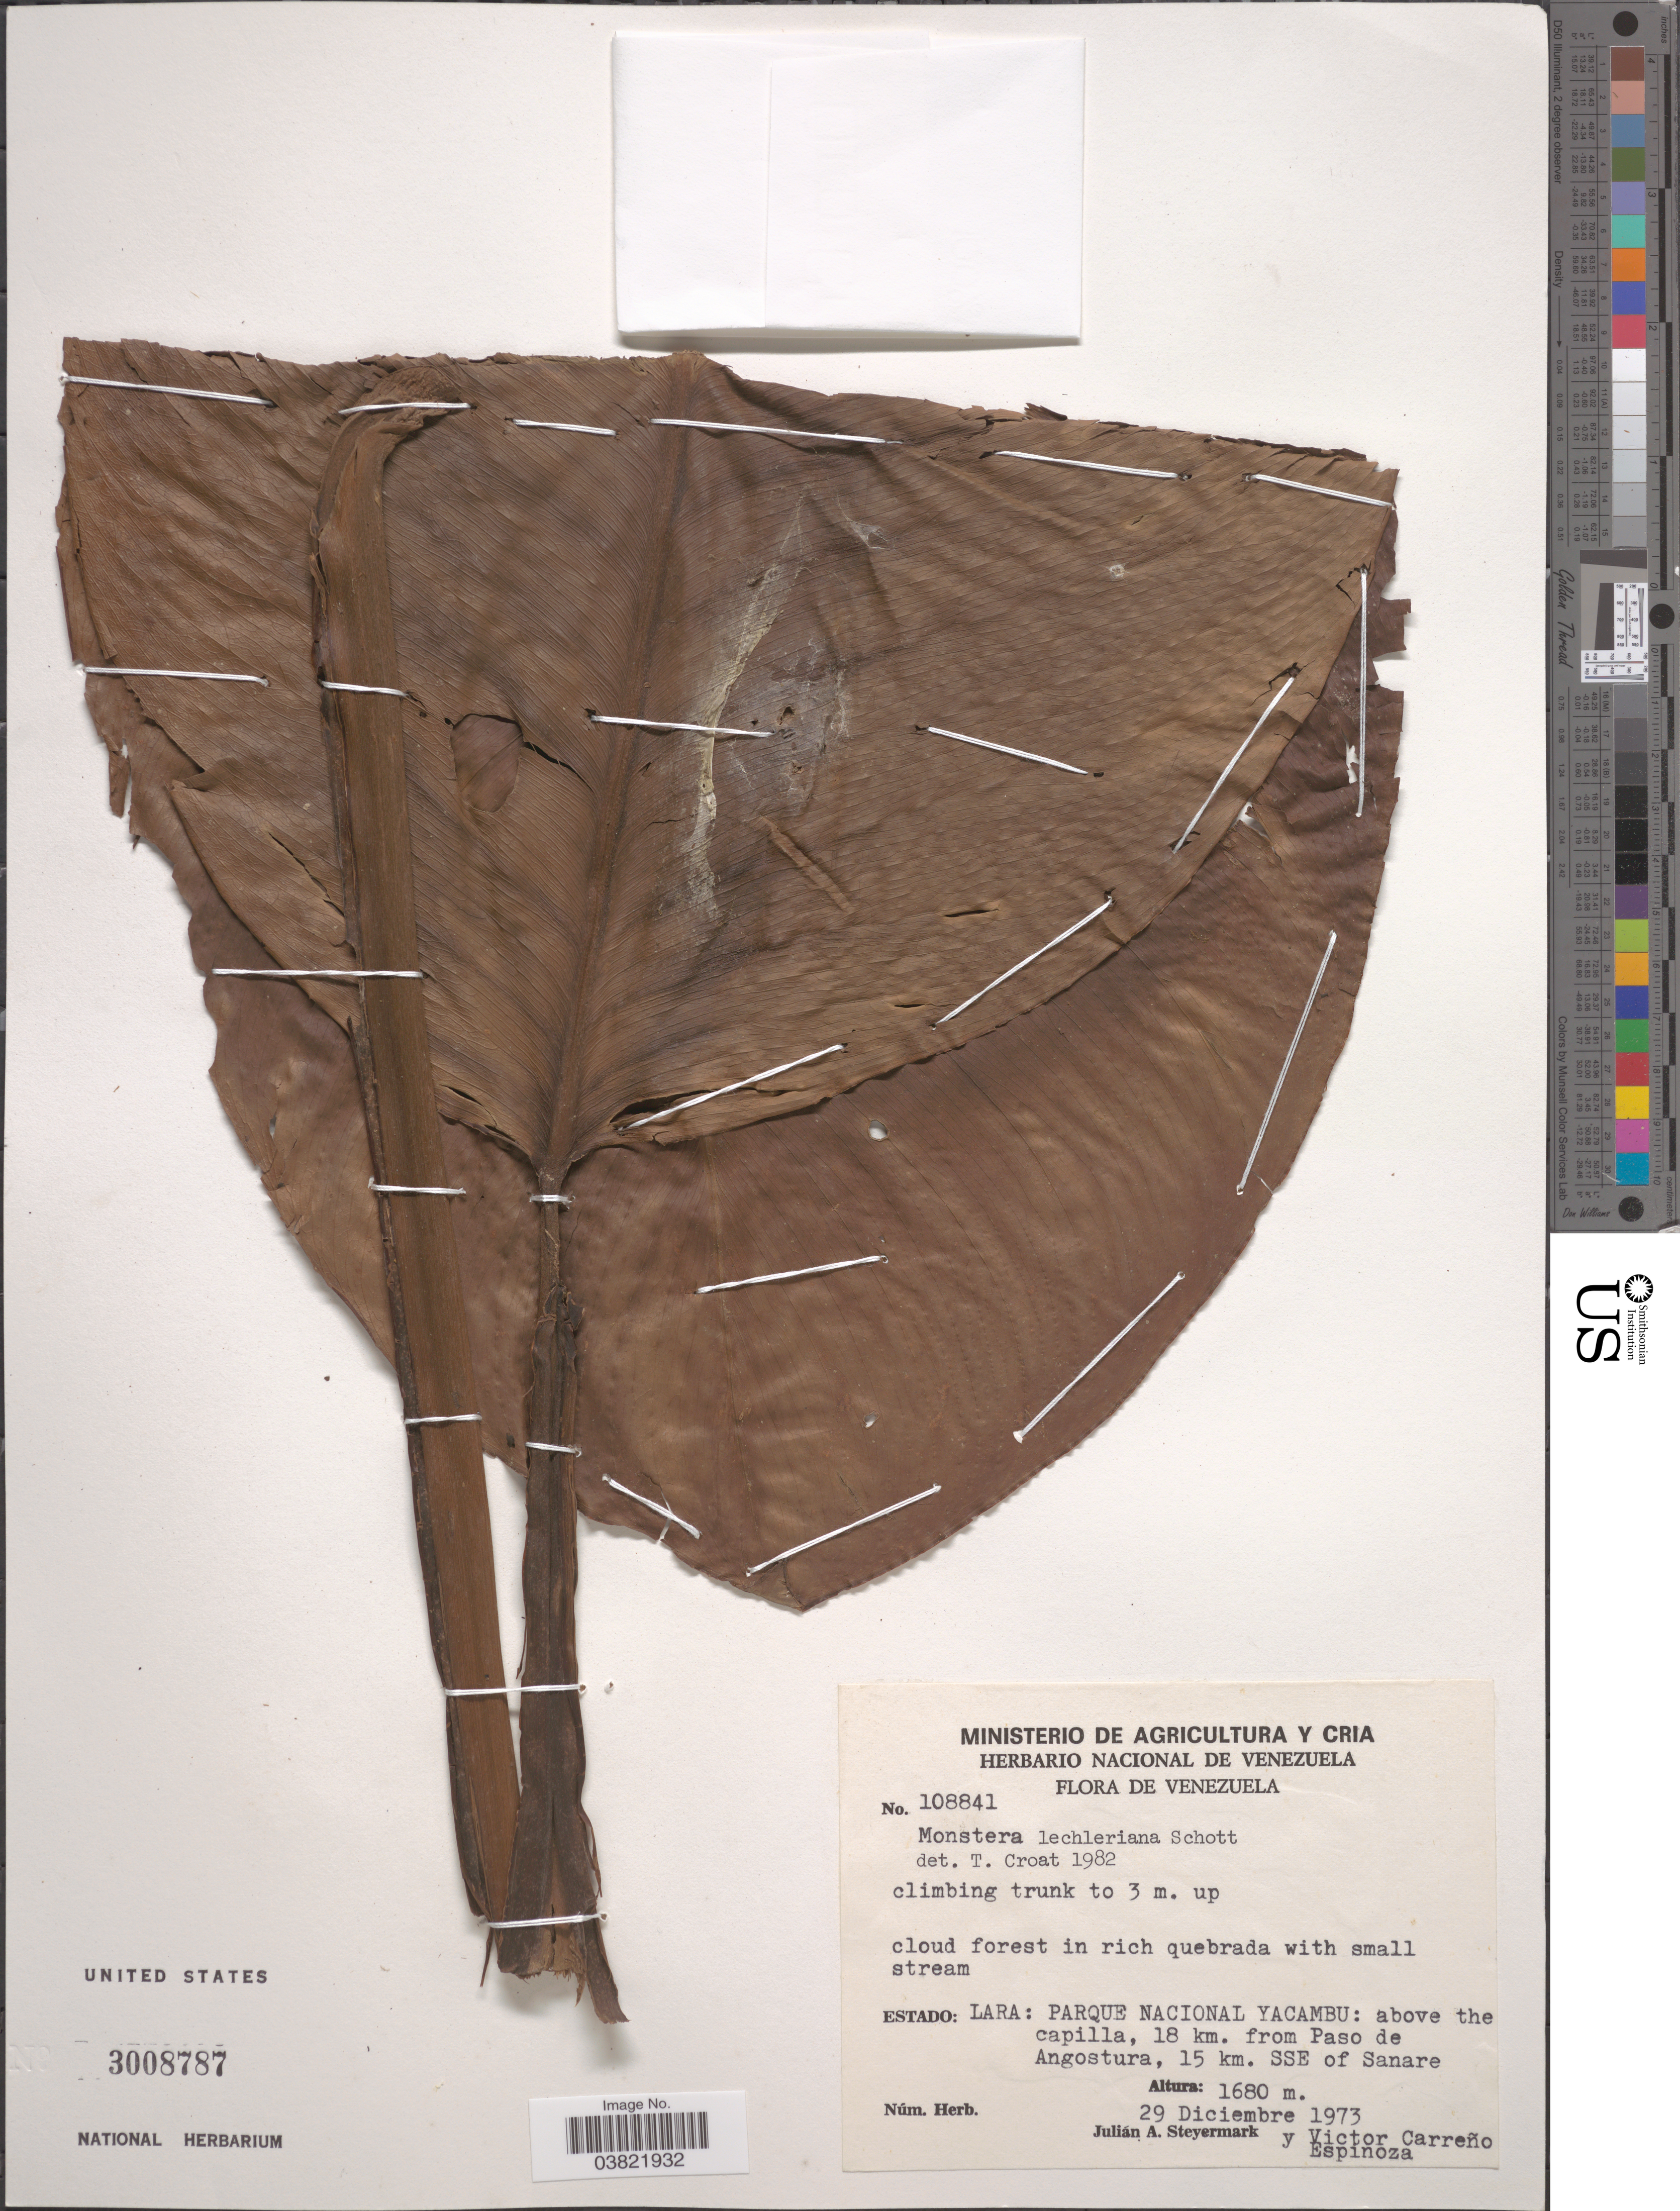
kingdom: Plantae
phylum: Tracheophyta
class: Liliopsida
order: Alismatales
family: Araceae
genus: Monstera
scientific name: Monstera lechleriana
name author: Schott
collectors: J. Steyermark & V. Carreño E.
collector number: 108841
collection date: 1973-12-29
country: Venezuela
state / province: Lara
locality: Parque Nacional Yacambu: above the capilla, 18 km. from Paso de Angostura, 15 km. SSE of Sanare.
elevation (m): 1680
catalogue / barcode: US 3008787